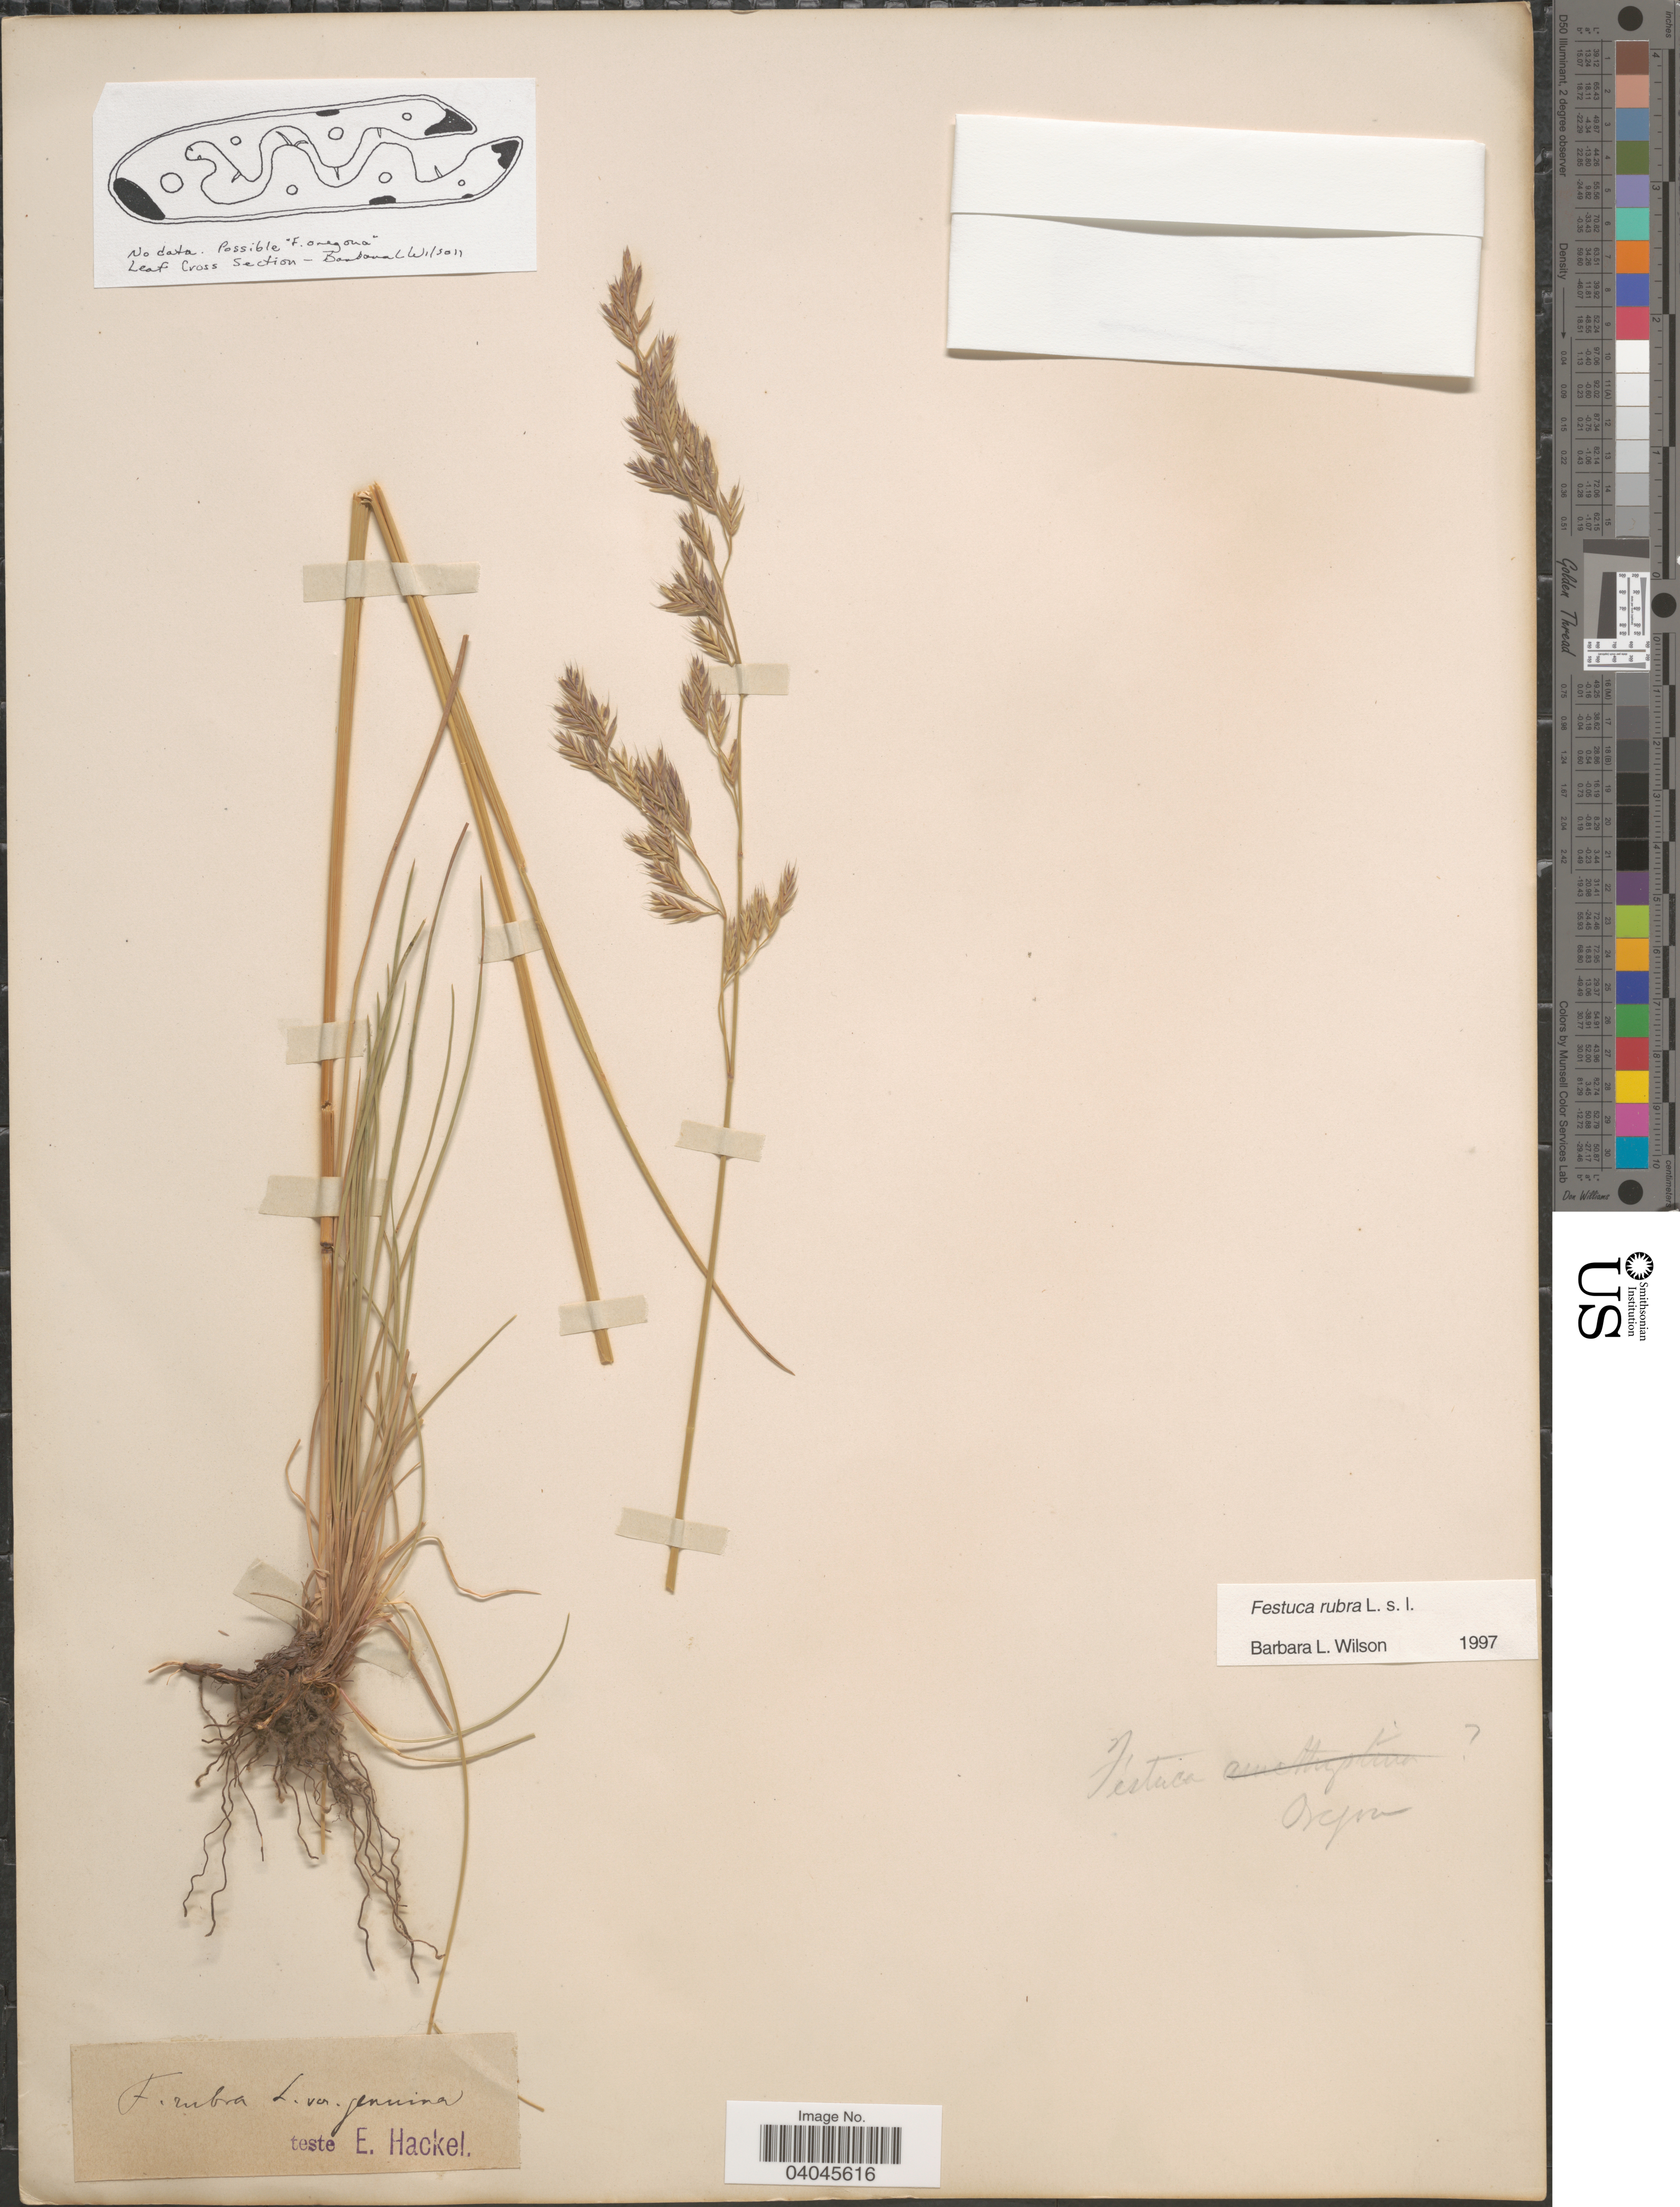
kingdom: Plantae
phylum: Tracheophyta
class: Liliopsida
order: Poales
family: Poaceae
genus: Festuca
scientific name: Festuca rubra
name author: L.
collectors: E. Hackel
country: United States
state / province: Oregon